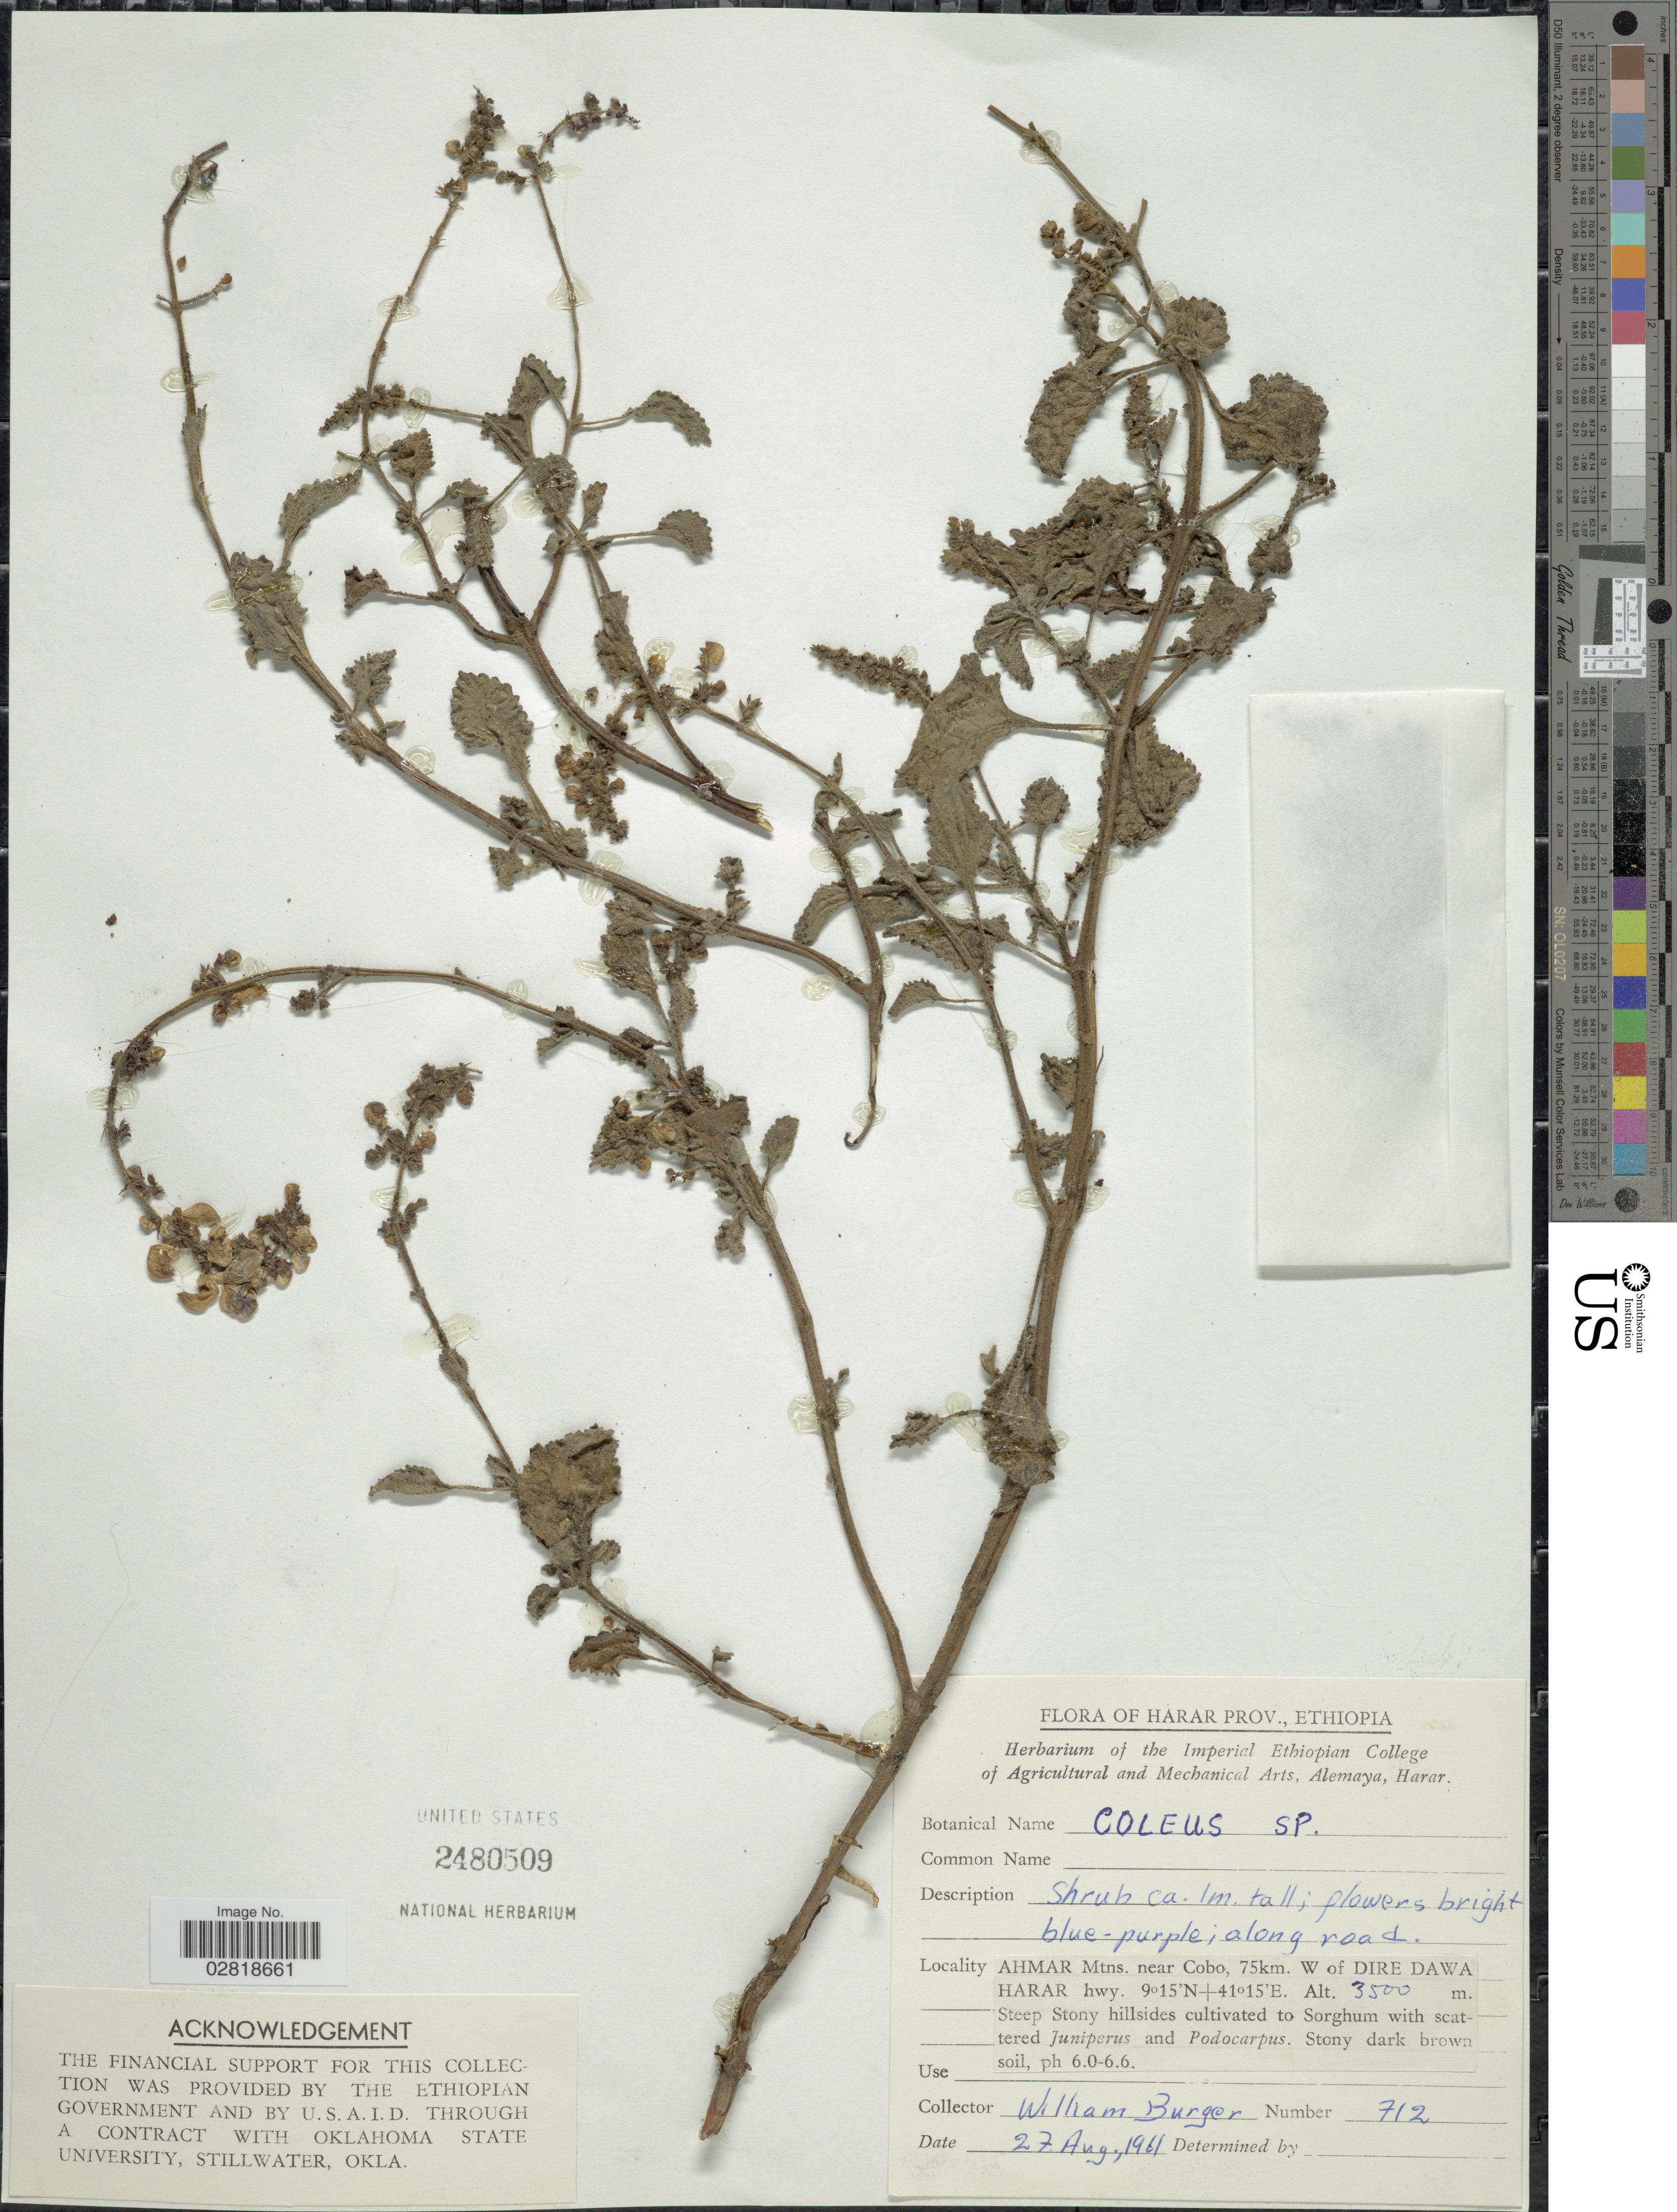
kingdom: Plantae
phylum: Tracheophyta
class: Magnoliopsida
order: Lamiales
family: Lamiaceae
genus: Plectranthus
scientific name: Plectranthus sp.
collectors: W. Burger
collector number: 712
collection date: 1961-08-27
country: Ethiopia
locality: Harar Prov. Ahmar Mtns. near Cobo, 75km. W of Dire Dawa Harar hwy.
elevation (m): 3500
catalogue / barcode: US 2480509